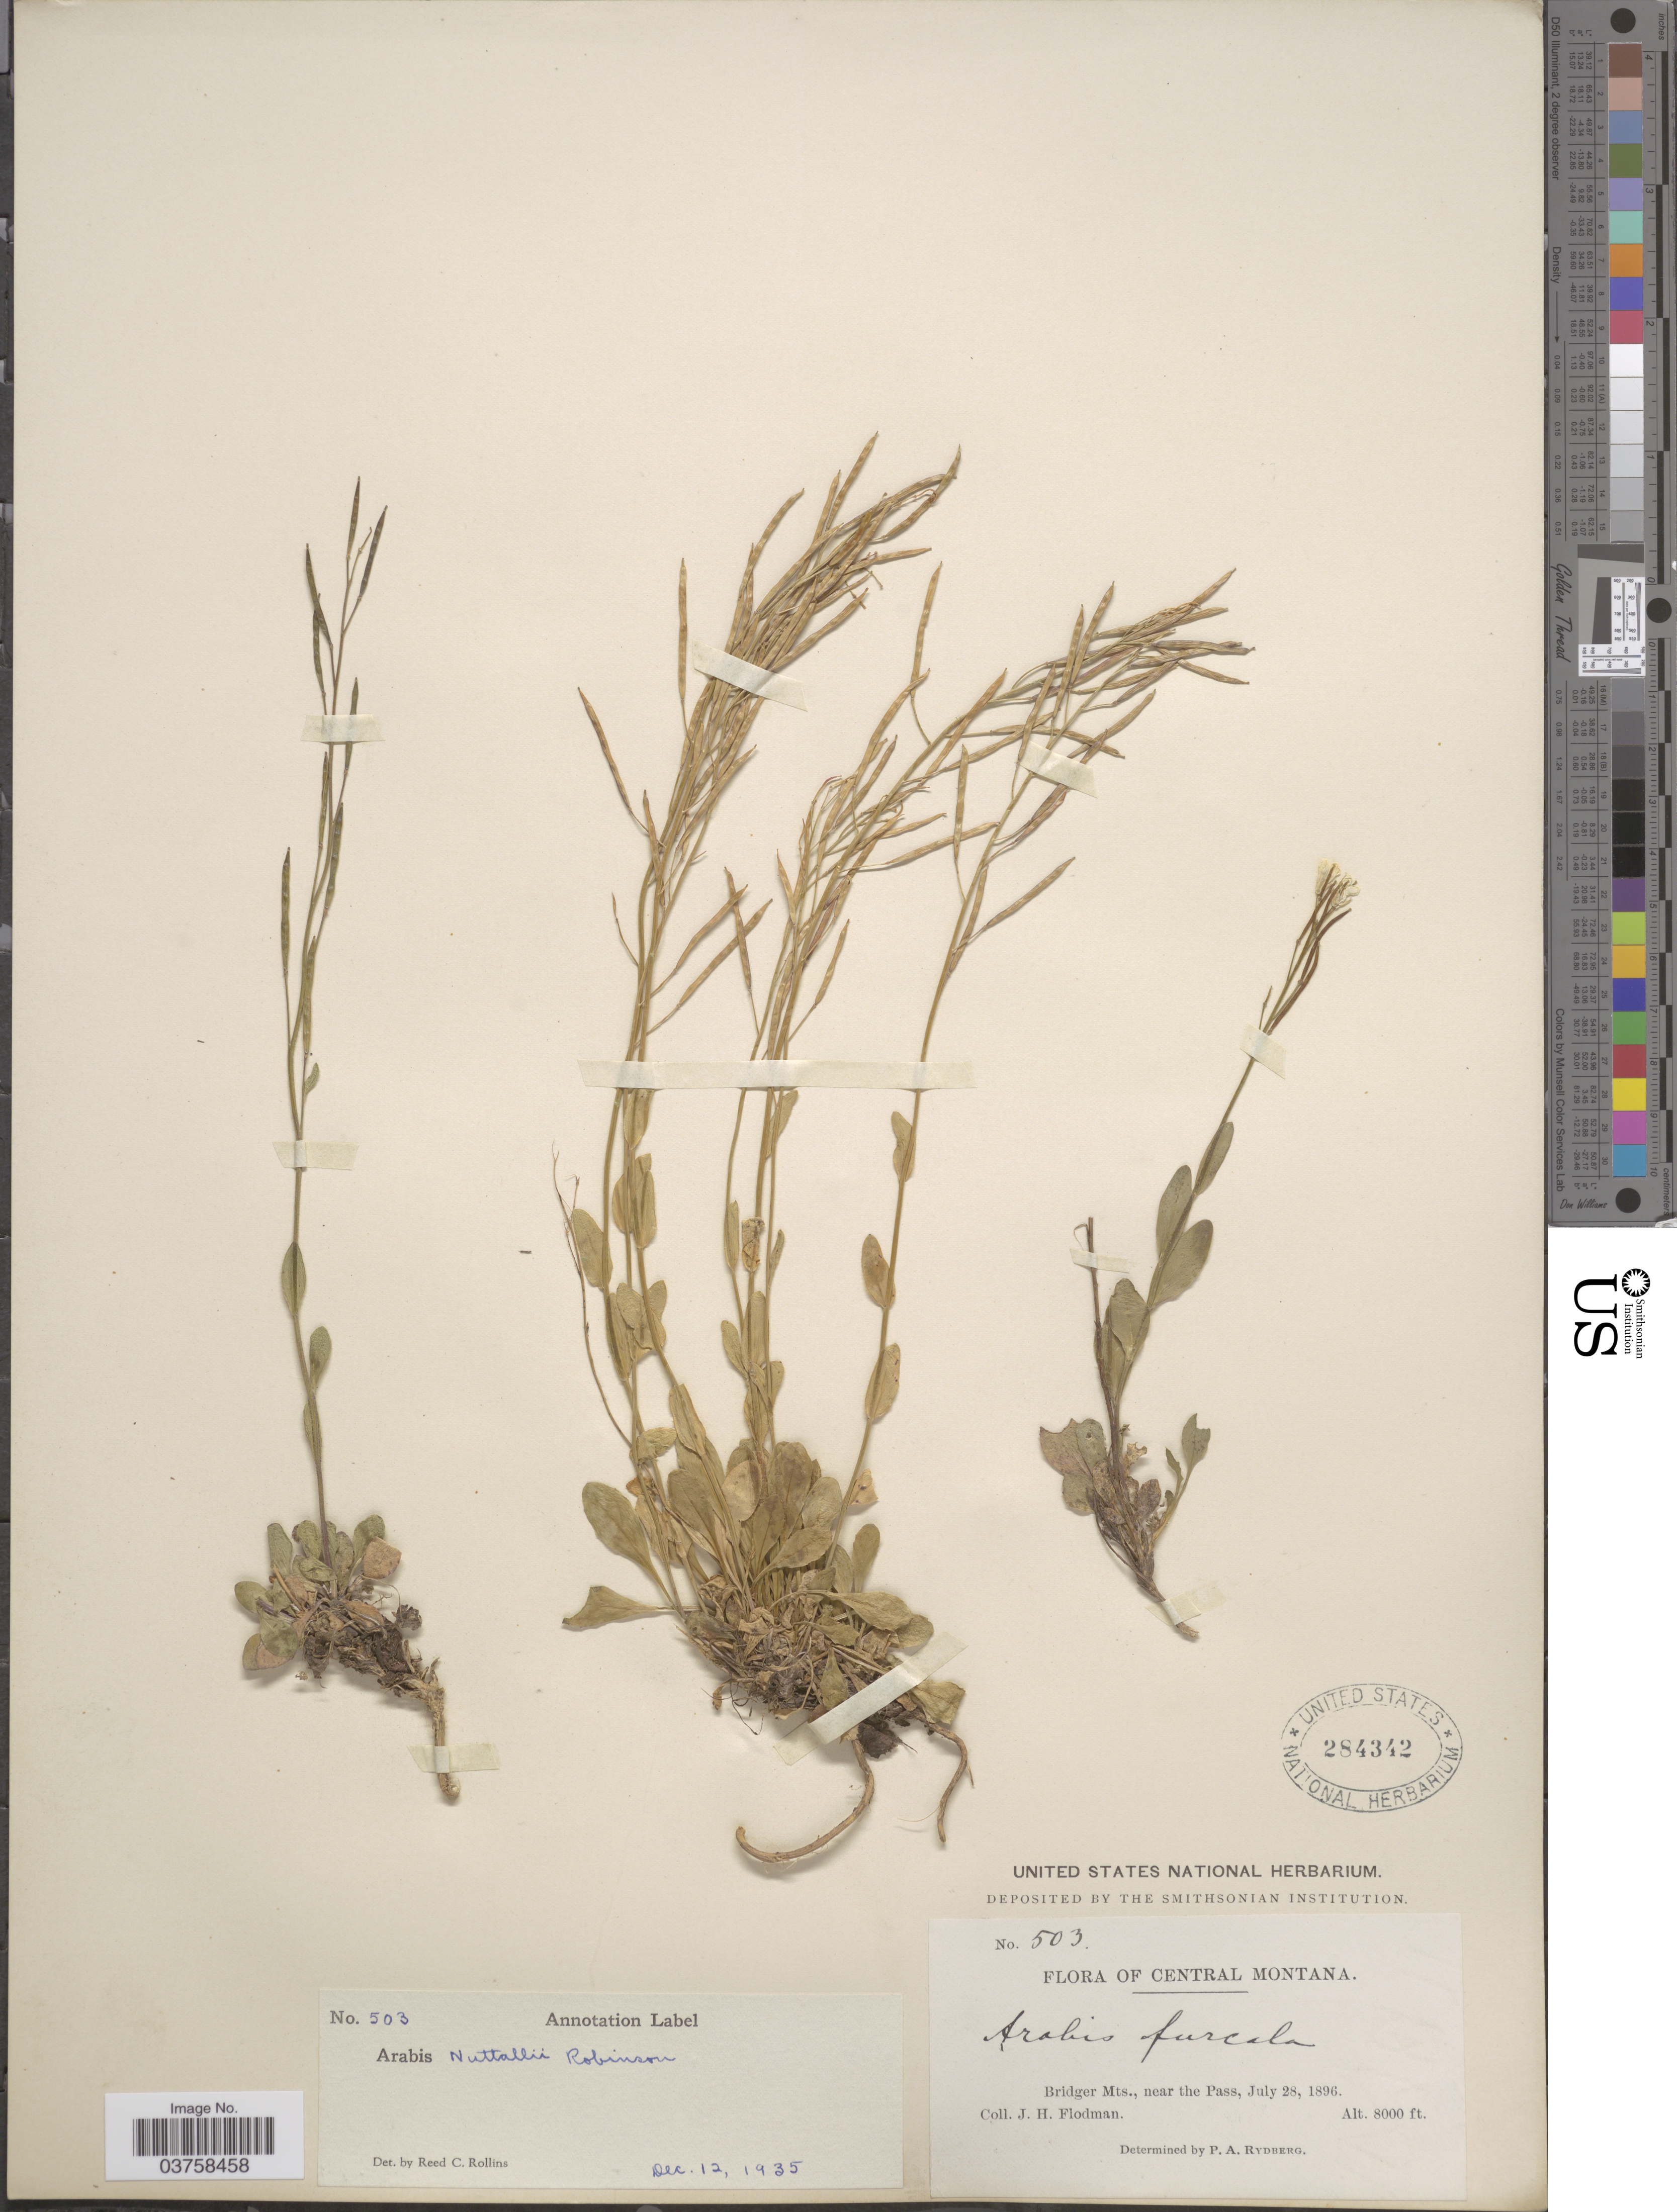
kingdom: Plantae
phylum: Tracheophyta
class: Magnoliopsida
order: Brassicales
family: Brassicaceae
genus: Arabis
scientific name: Arabis nuttallii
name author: B.L. Rob.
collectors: J. Flodman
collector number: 503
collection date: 1896-07-28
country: United States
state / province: Montana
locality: Central Montana. Bridger Mts., near the Pass.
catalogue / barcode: US 284342